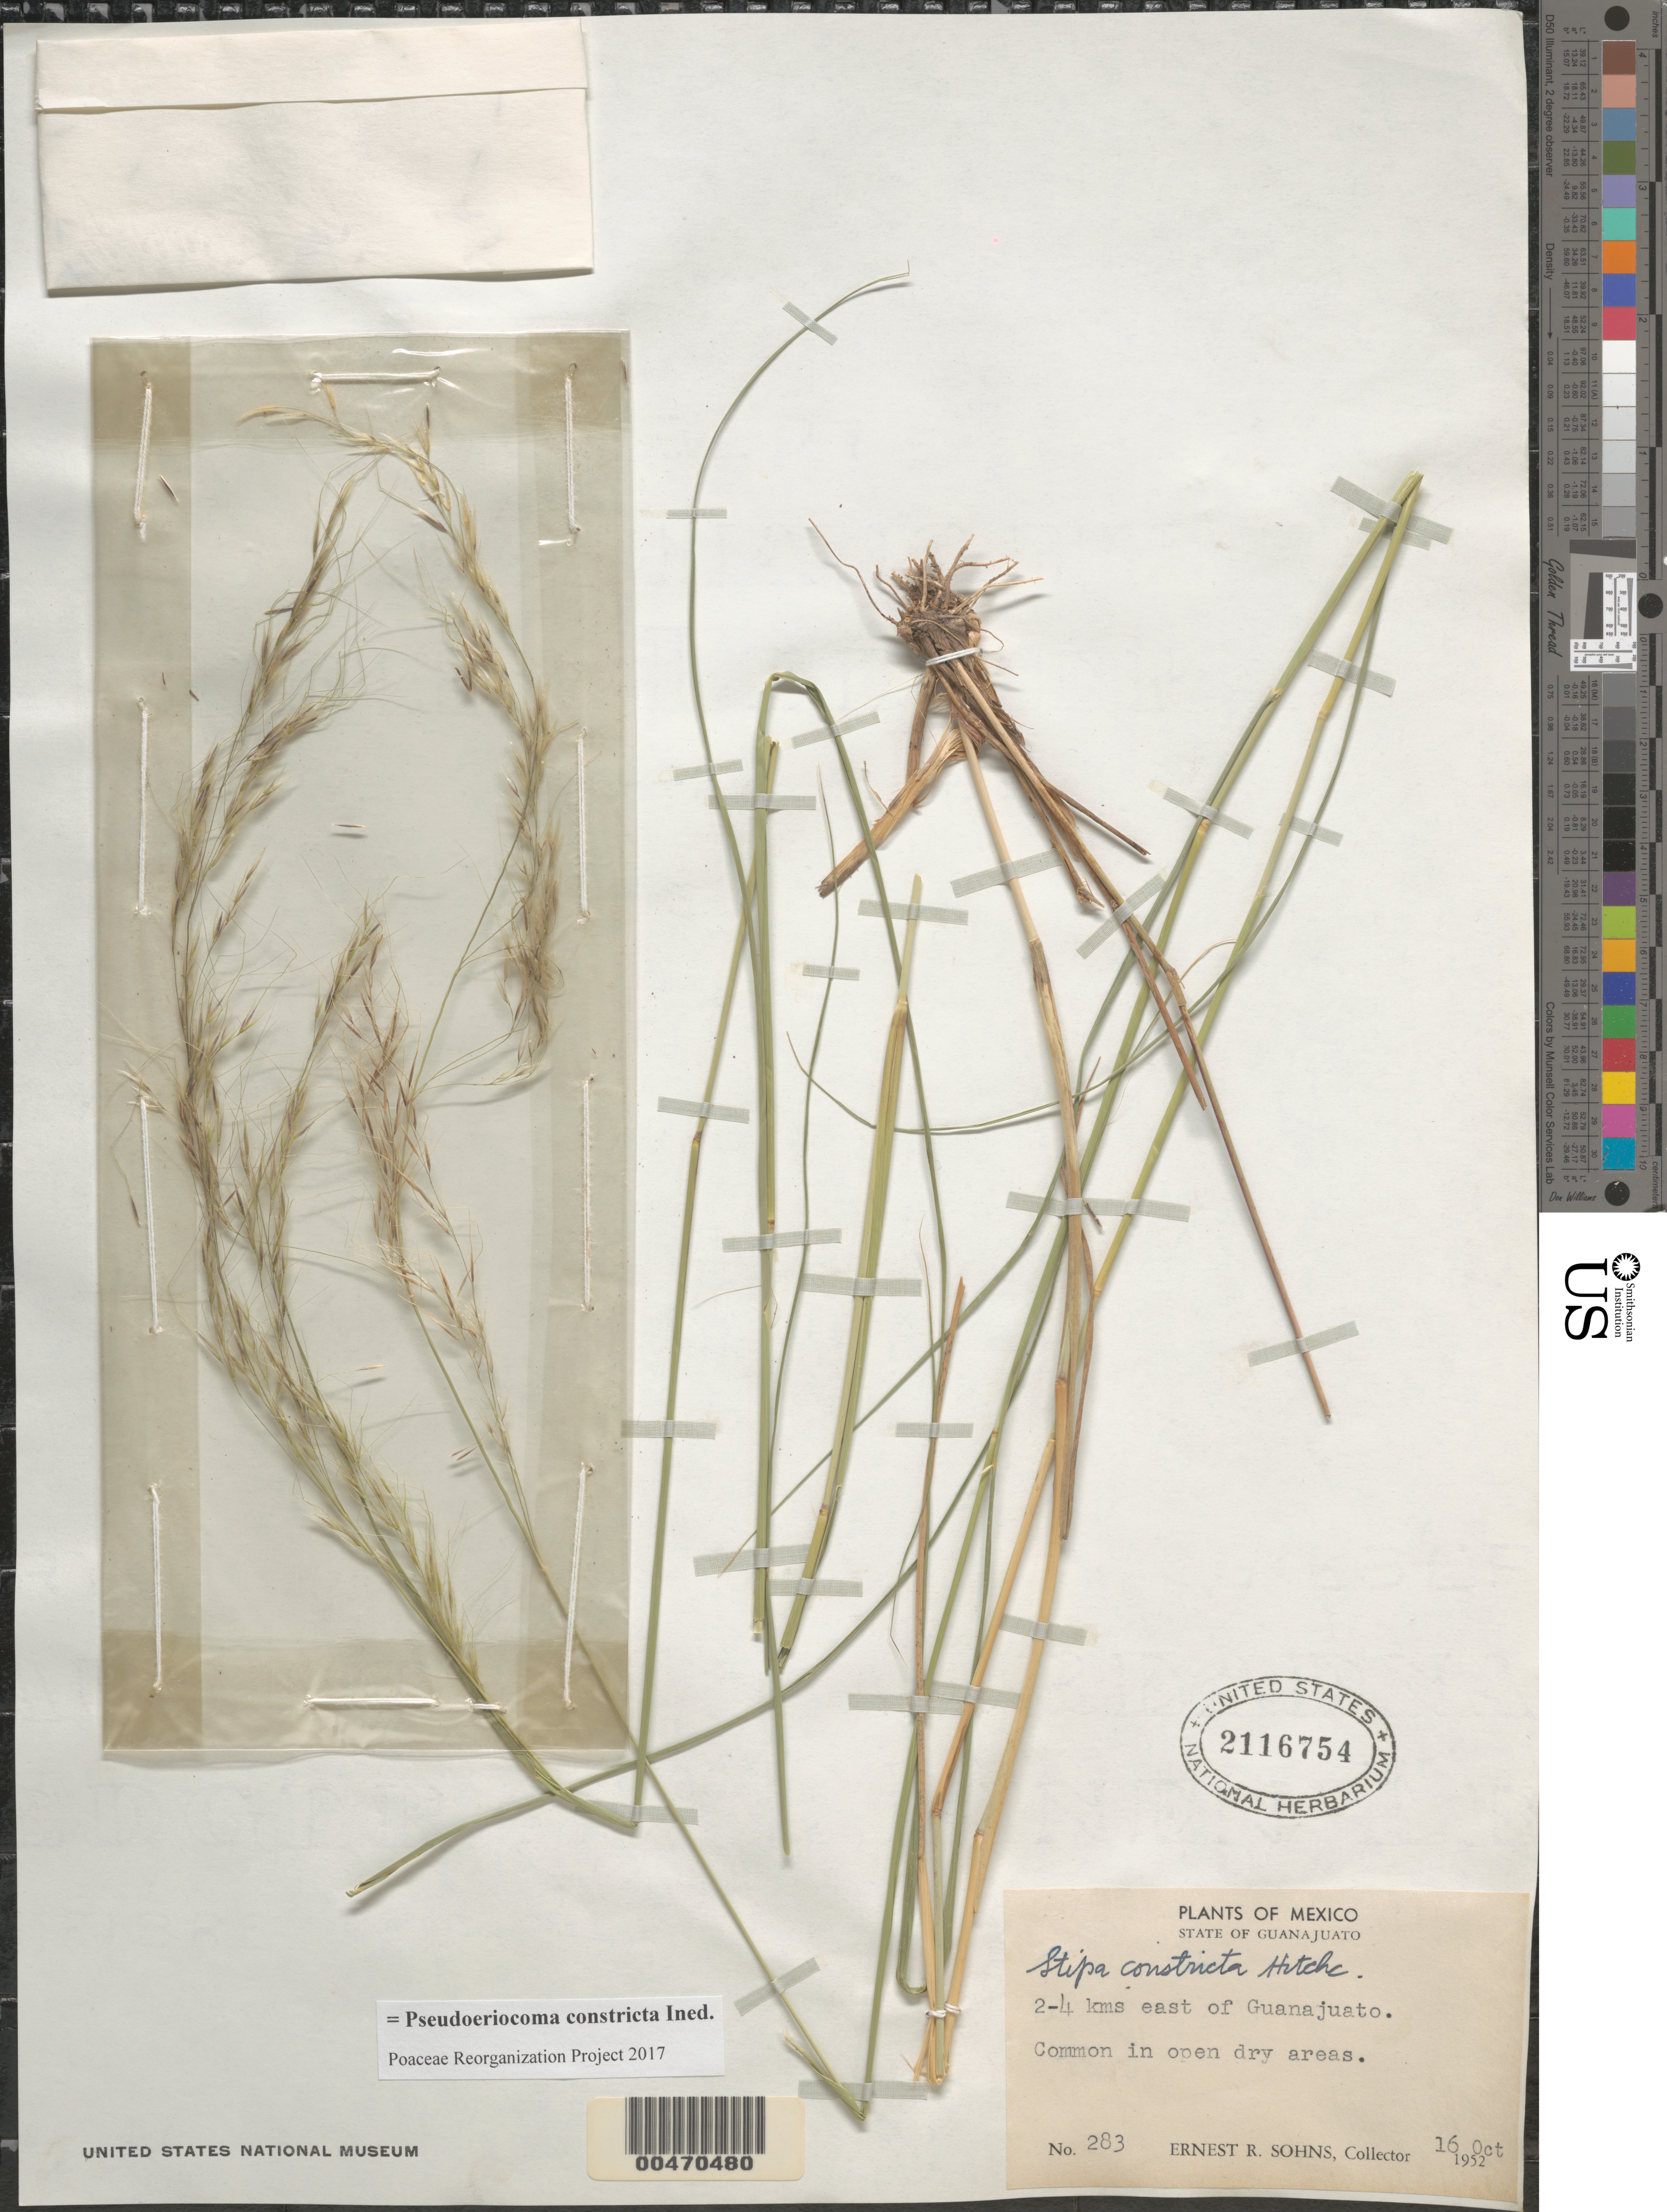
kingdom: Plantae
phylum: Tracheophyta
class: Liliopsida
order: Poales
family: Poaceae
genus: Pseudoeriocoma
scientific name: Pseudoeriocoma constricta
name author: (Kunth) Romasch.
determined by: Poaceae Reorganization Project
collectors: E. R. Sohns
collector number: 283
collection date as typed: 16 Oct 1952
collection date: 1952-10-16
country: Mexico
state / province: Guanajuato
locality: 2-4 km E of Guanajuato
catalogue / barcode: US 2116754